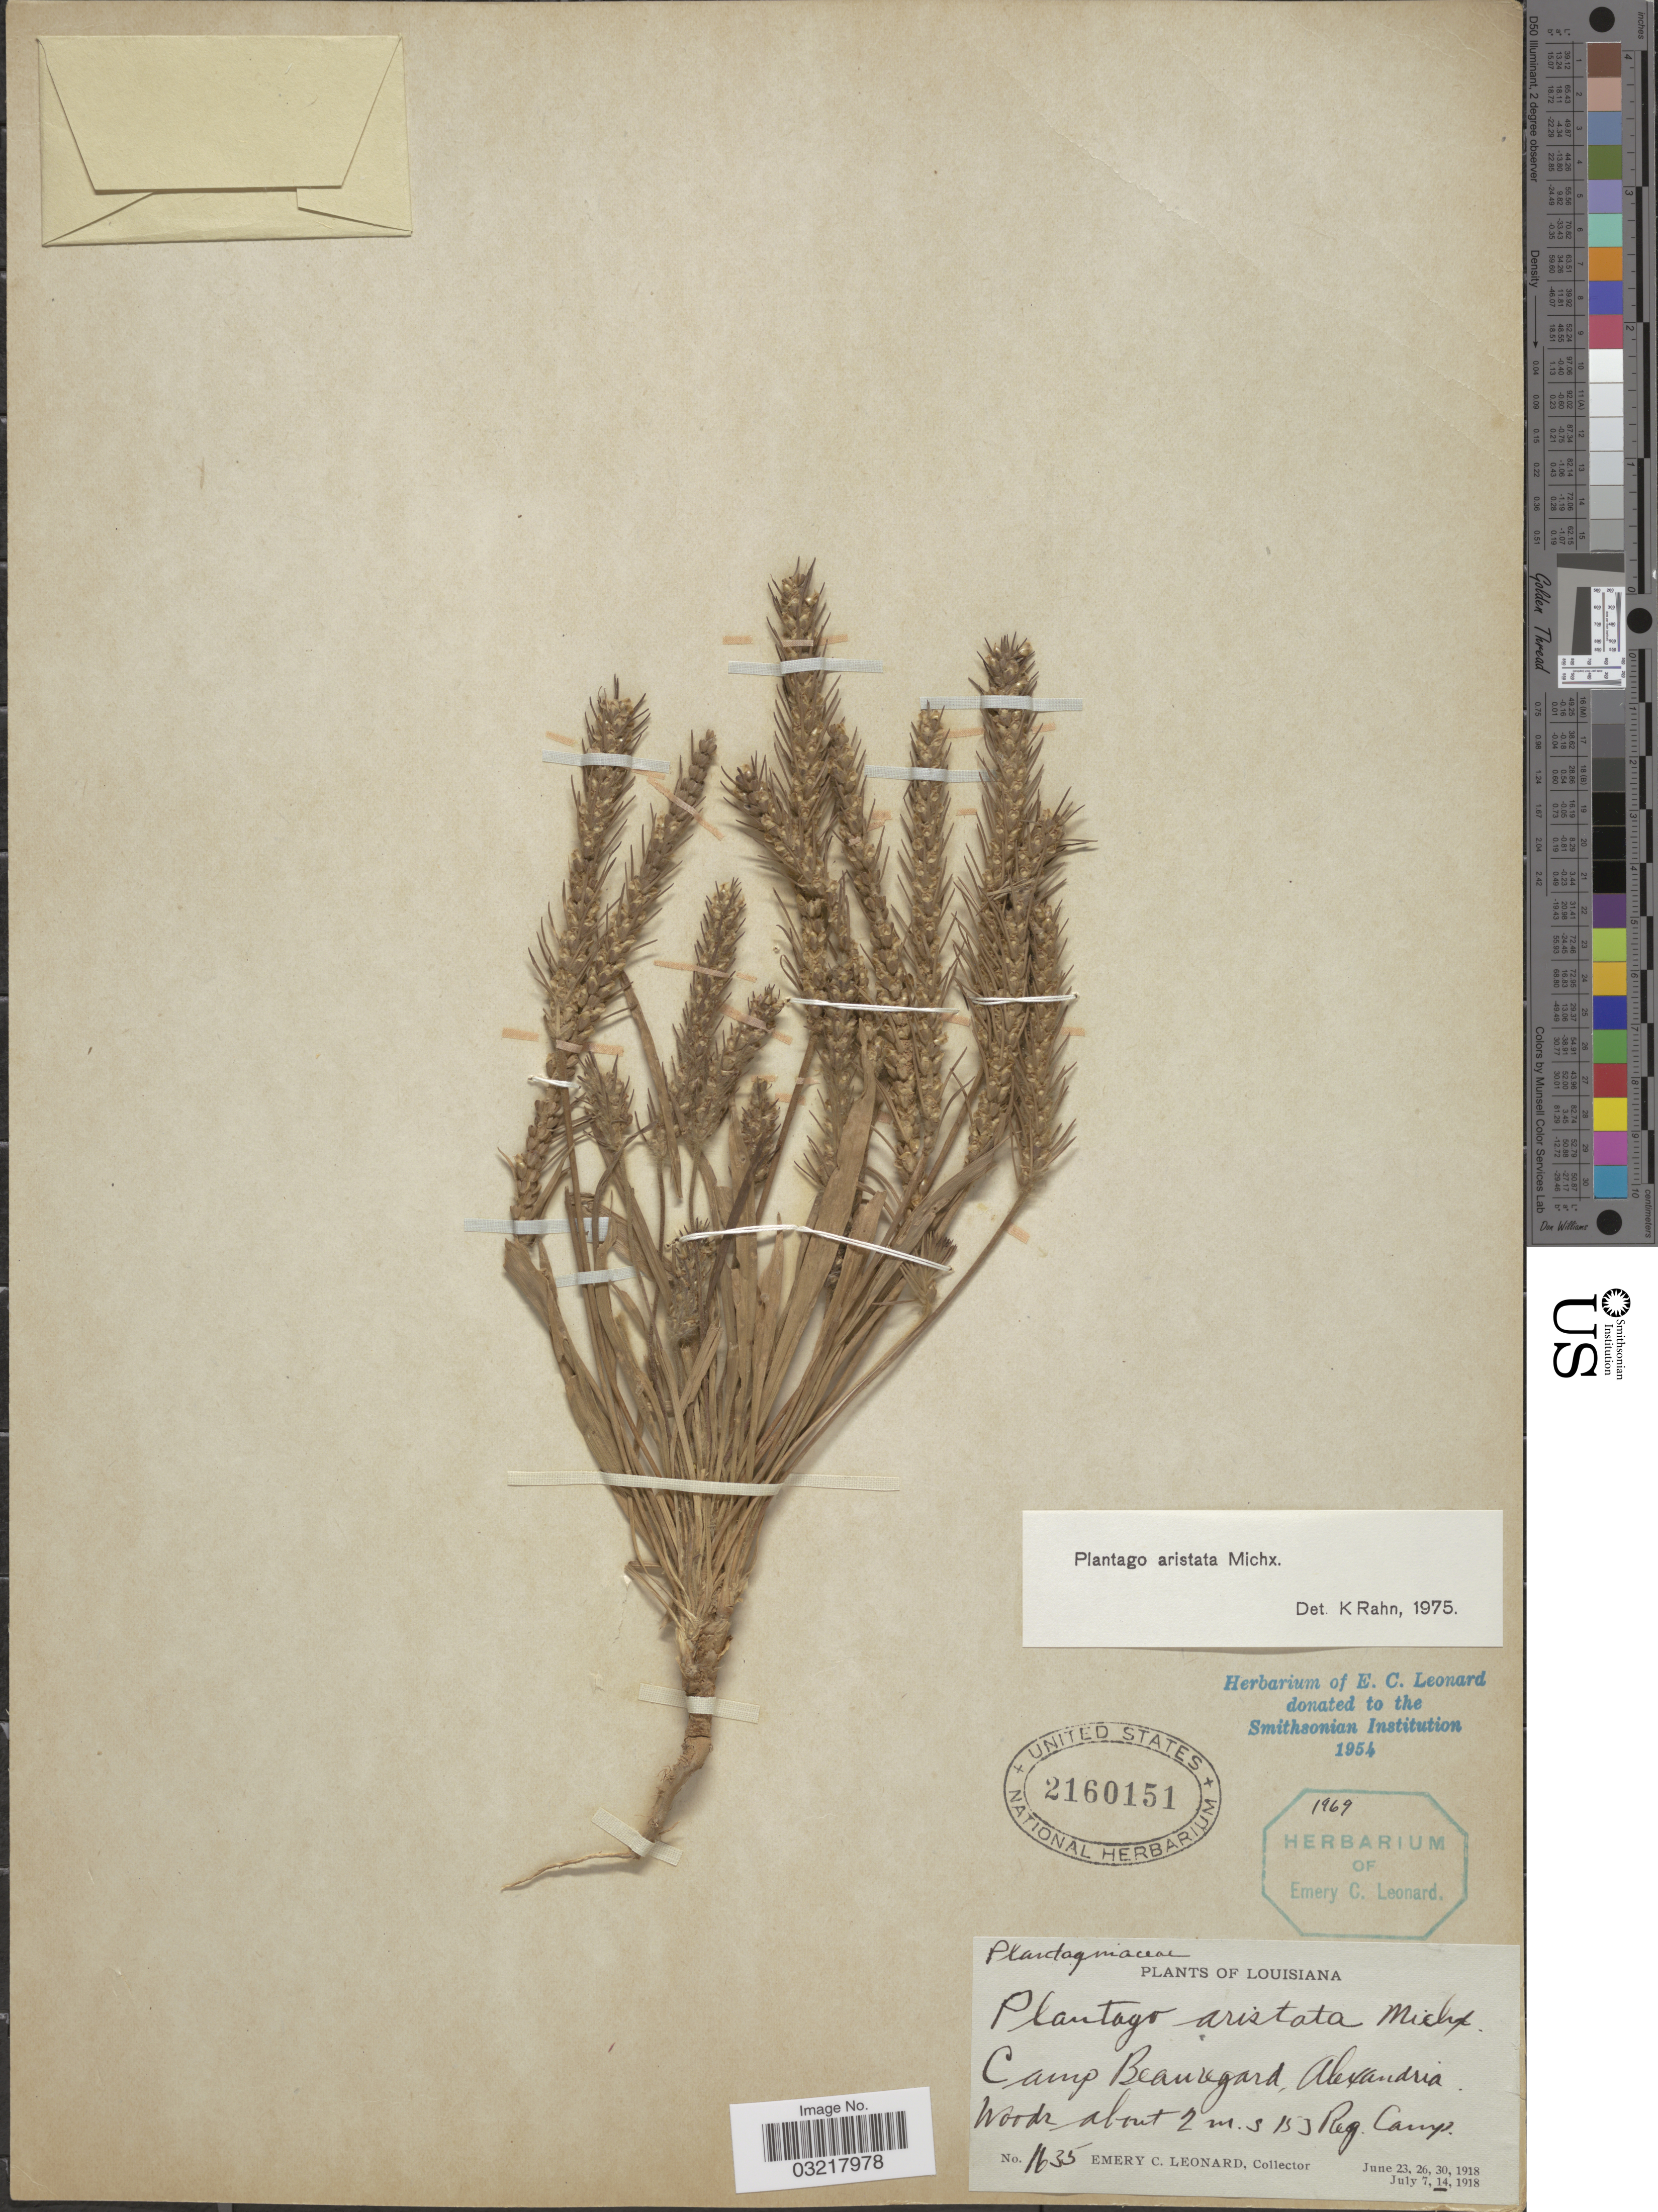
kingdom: Plantae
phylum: Tracheophyta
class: Magnoliopsida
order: Lamiales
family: Plantaginaceae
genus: Plantago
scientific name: Plantago aristata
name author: Michx.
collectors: E. C. Leonard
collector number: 1635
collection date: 1918-07-14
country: United States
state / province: Louisiana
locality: Camp Beauregard, Alexandria.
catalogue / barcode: US 2160151